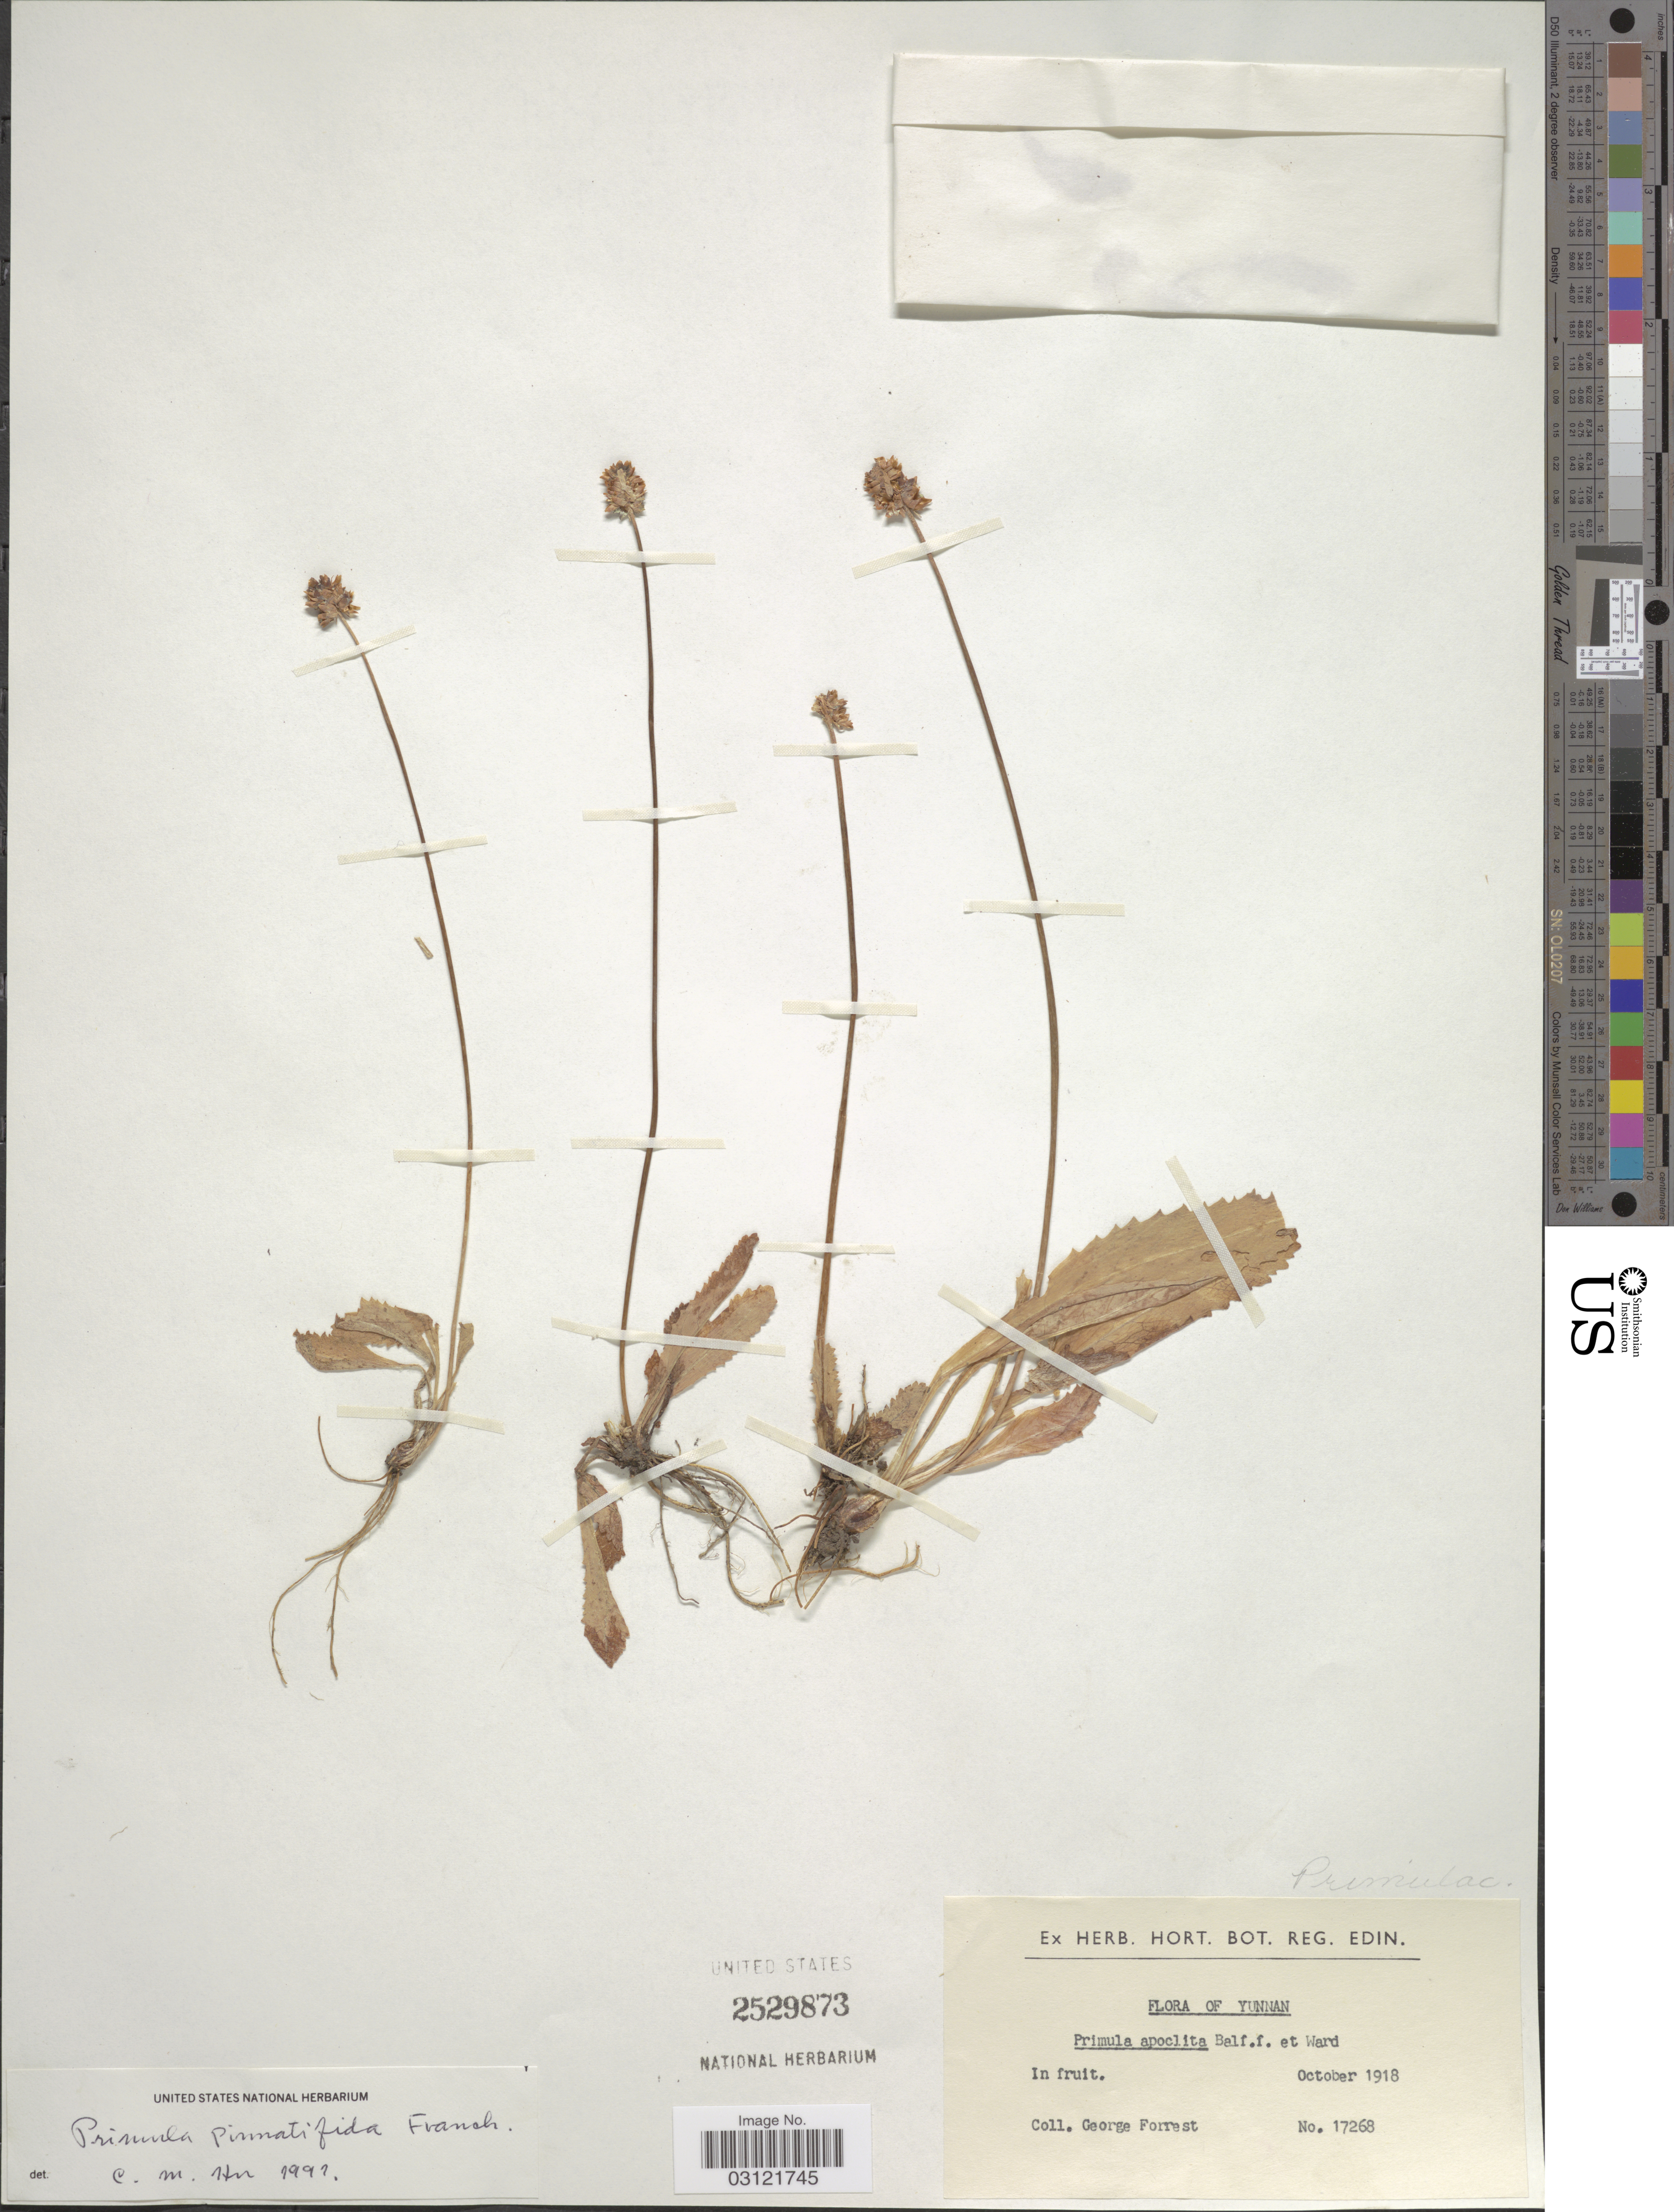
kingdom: Plantae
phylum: Tracheophyta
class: Magnoliopsida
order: Ericales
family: Primulaceae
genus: Primula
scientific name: Primula pinnatifida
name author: Franch.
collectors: G. Forrest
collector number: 17268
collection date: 1918-10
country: China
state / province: Yunnan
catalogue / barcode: US 2529873